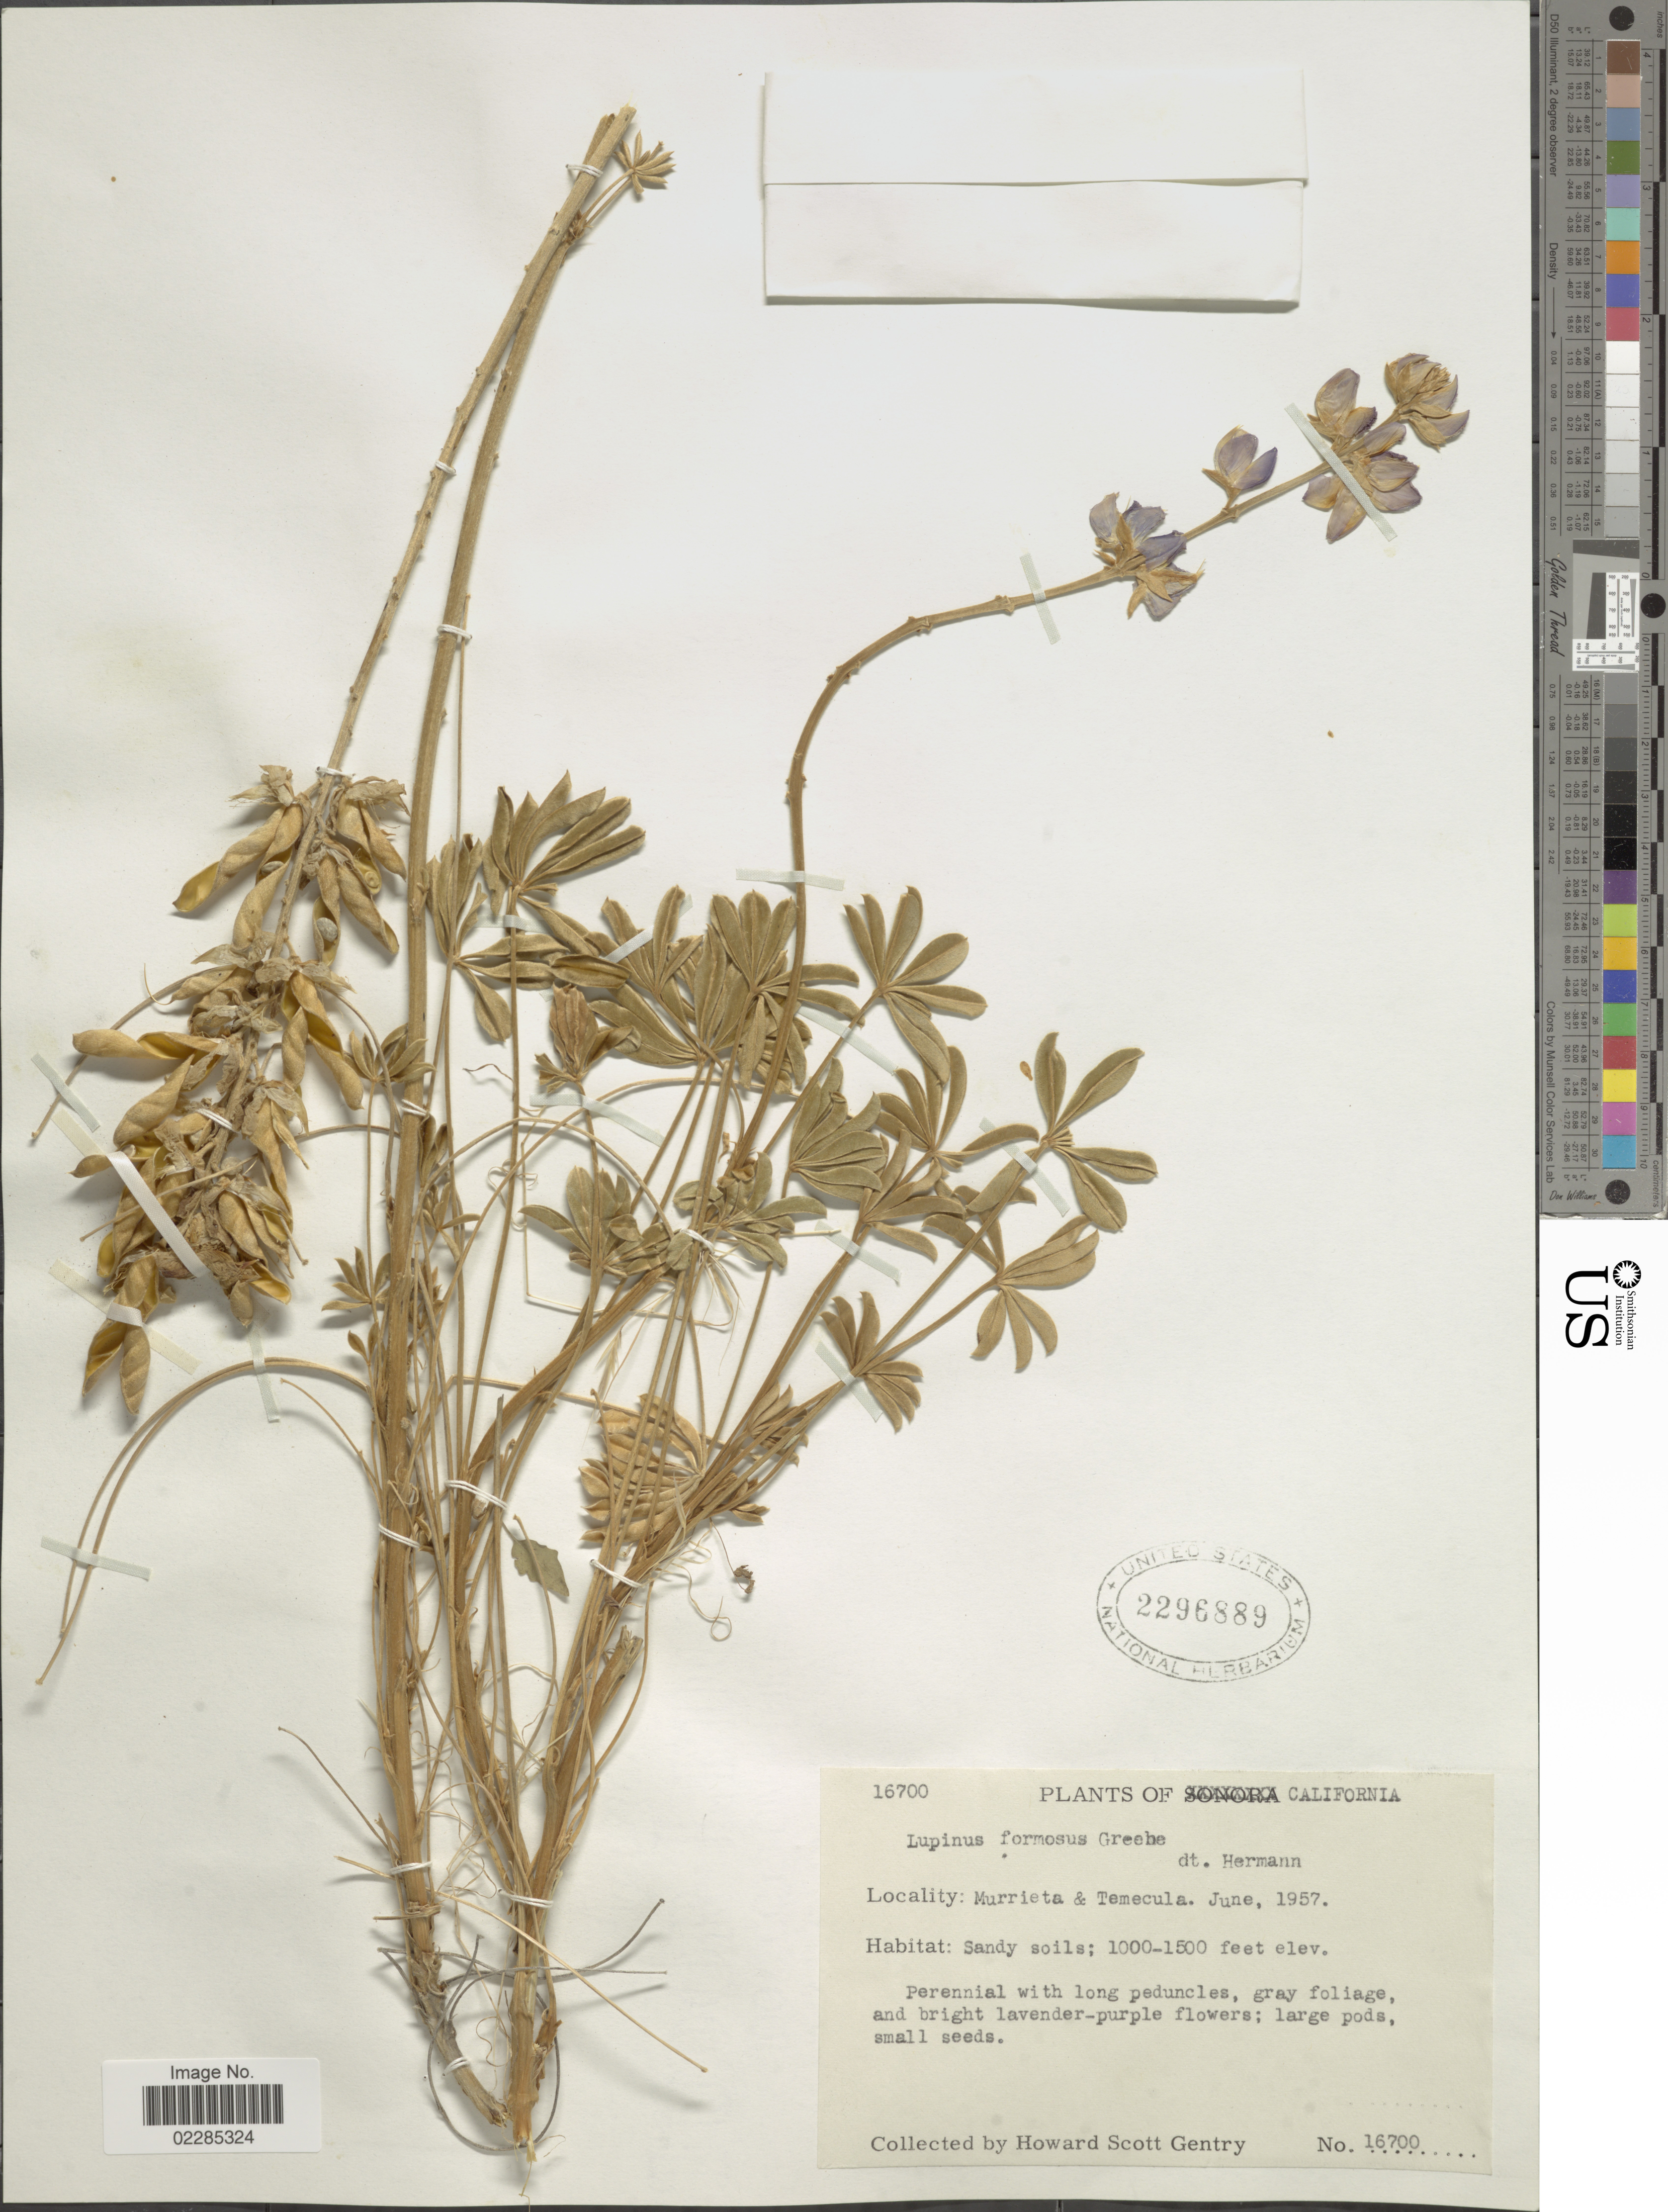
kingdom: Plantae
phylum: Tracheophyta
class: Magnoliopsida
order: Fabales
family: Fabaceae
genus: Lupinus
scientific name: Lupinus formosus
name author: Greene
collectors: H. S. Gentry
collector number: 16700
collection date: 1957-06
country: United States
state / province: California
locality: Murrieta & Temecula, Sandy soils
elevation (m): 305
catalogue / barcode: US 2296889